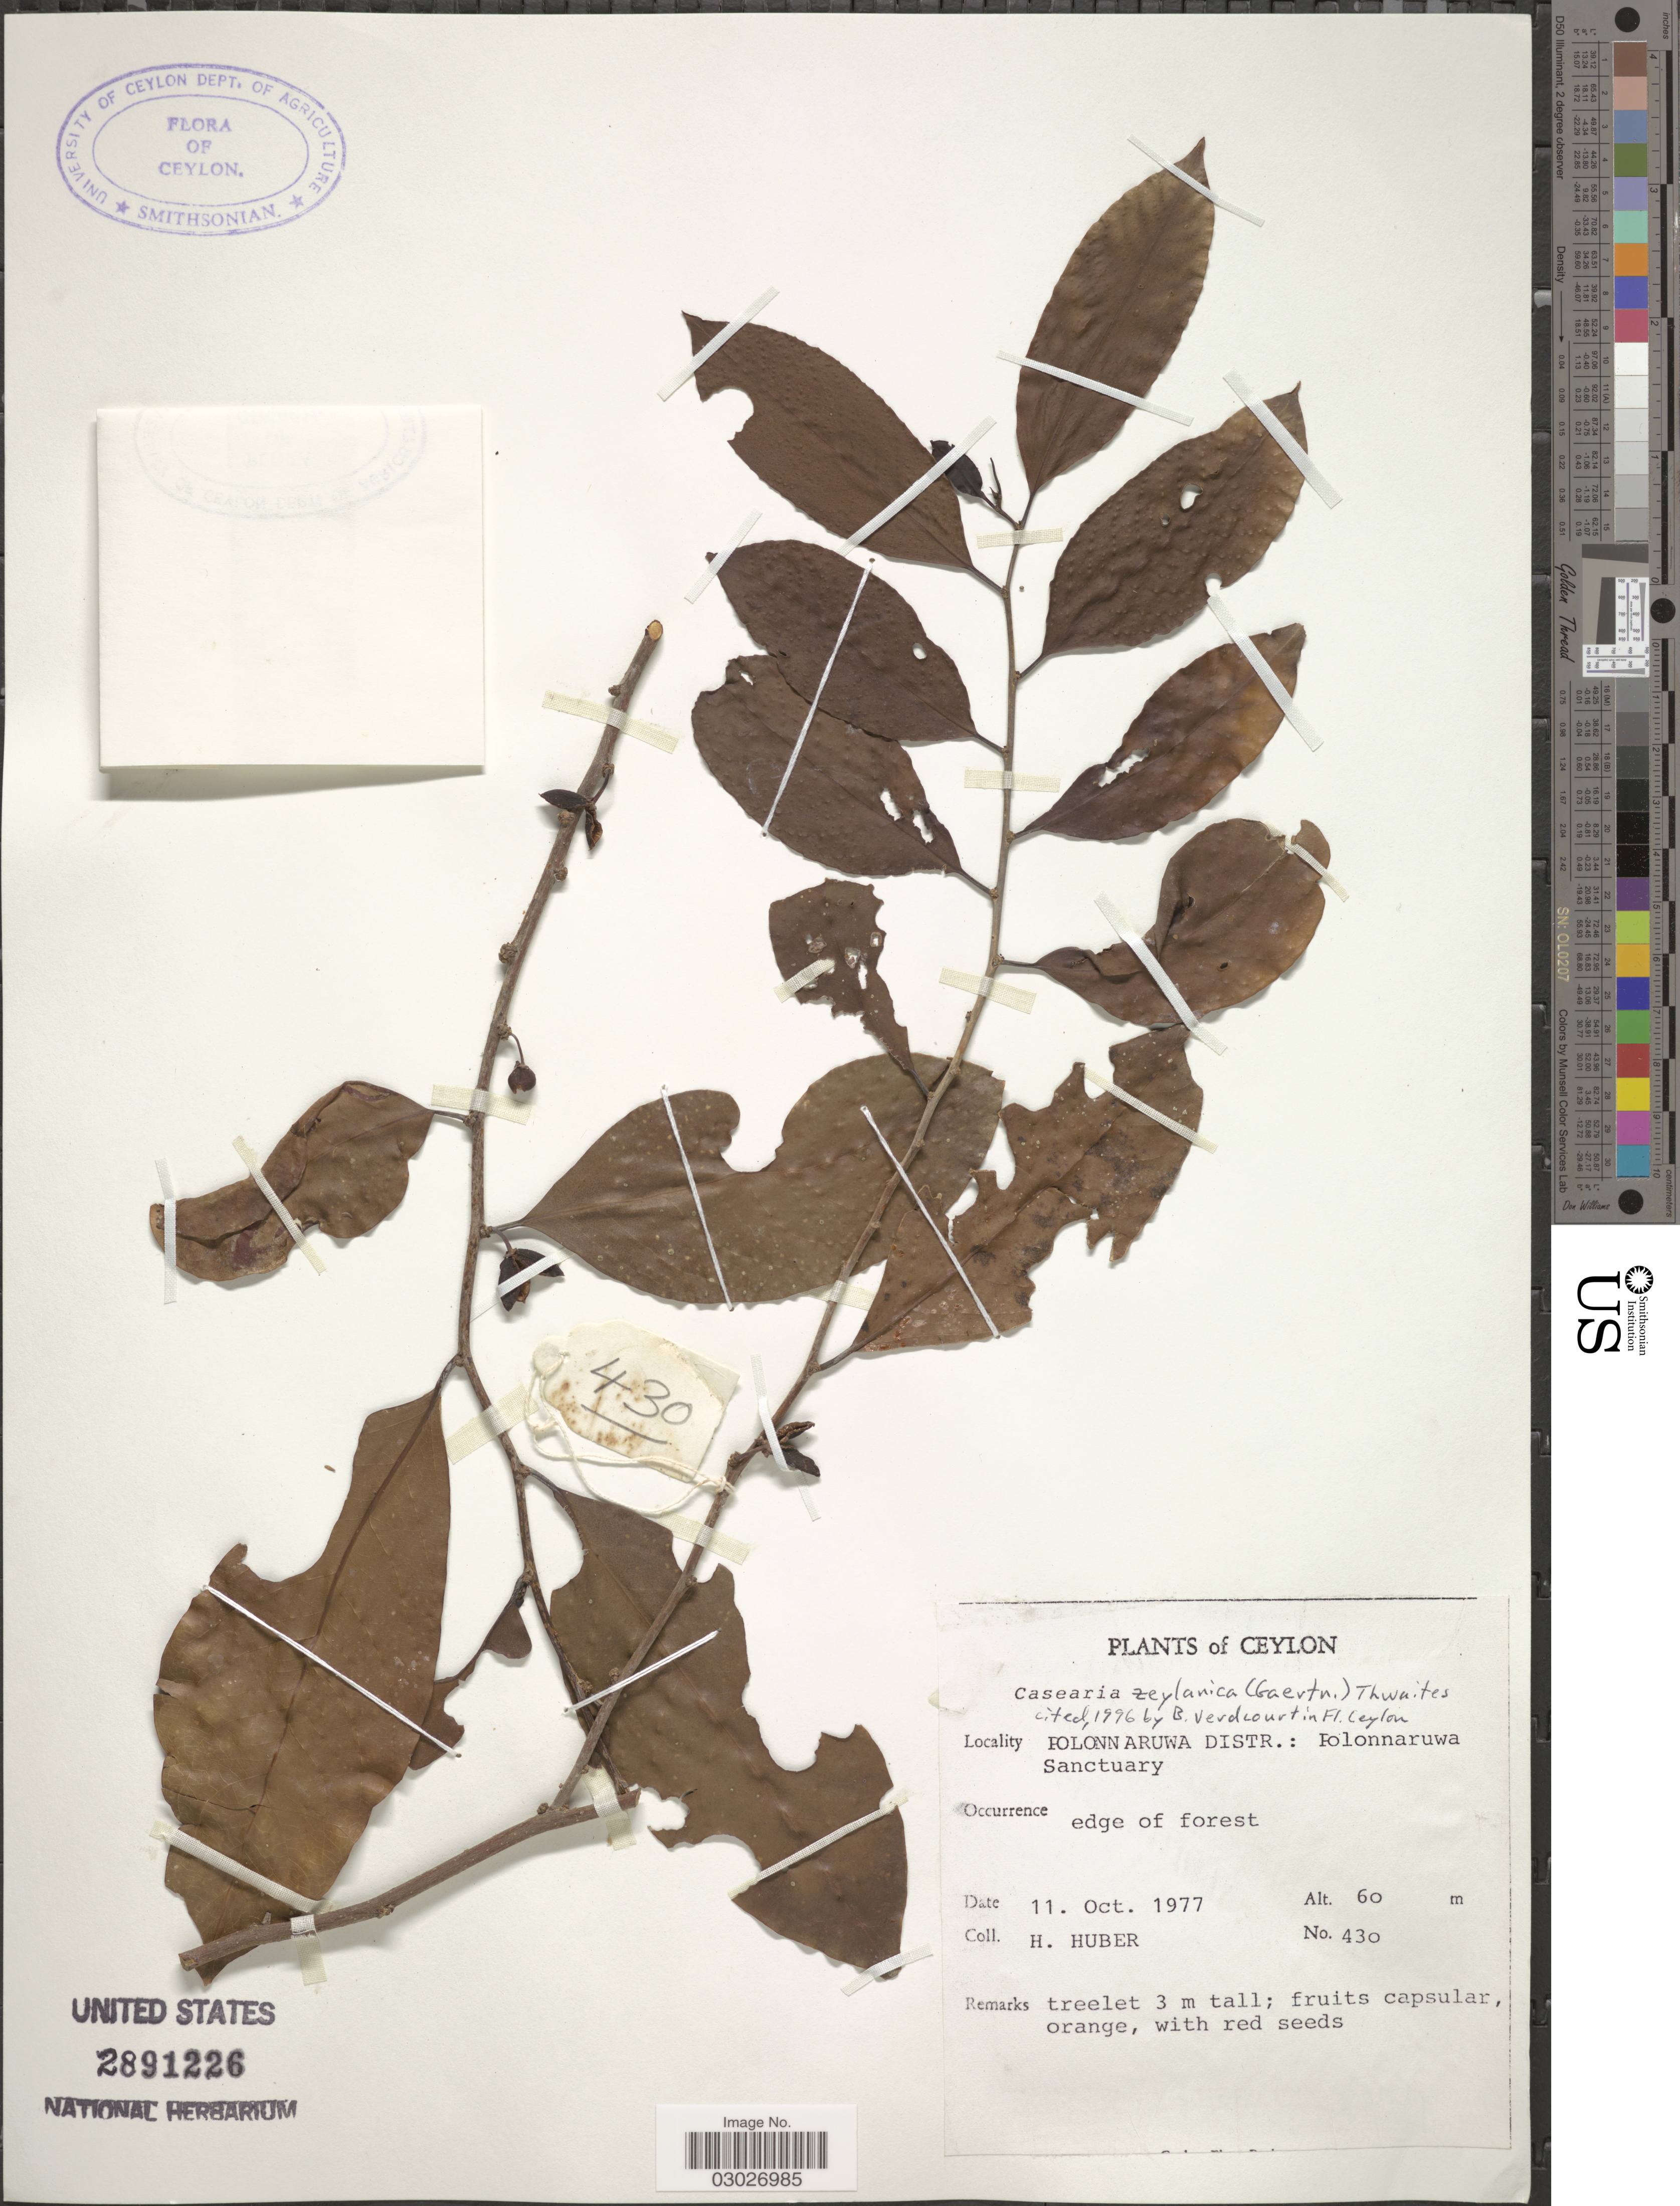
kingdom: Plantae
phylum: Tracheophyta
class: Magnoliopsida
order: Malpighiales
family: Salicaceae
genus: Casearia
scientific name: Casearia zeylanica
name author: Thwaites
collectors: H. Huber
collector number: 430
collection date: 1977-10-11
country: Sri Lanka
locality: Ceylon. Polonnaruwa Distr.: Polonnaruwa Sanctuary.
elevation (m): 60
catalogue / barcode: US 2891226